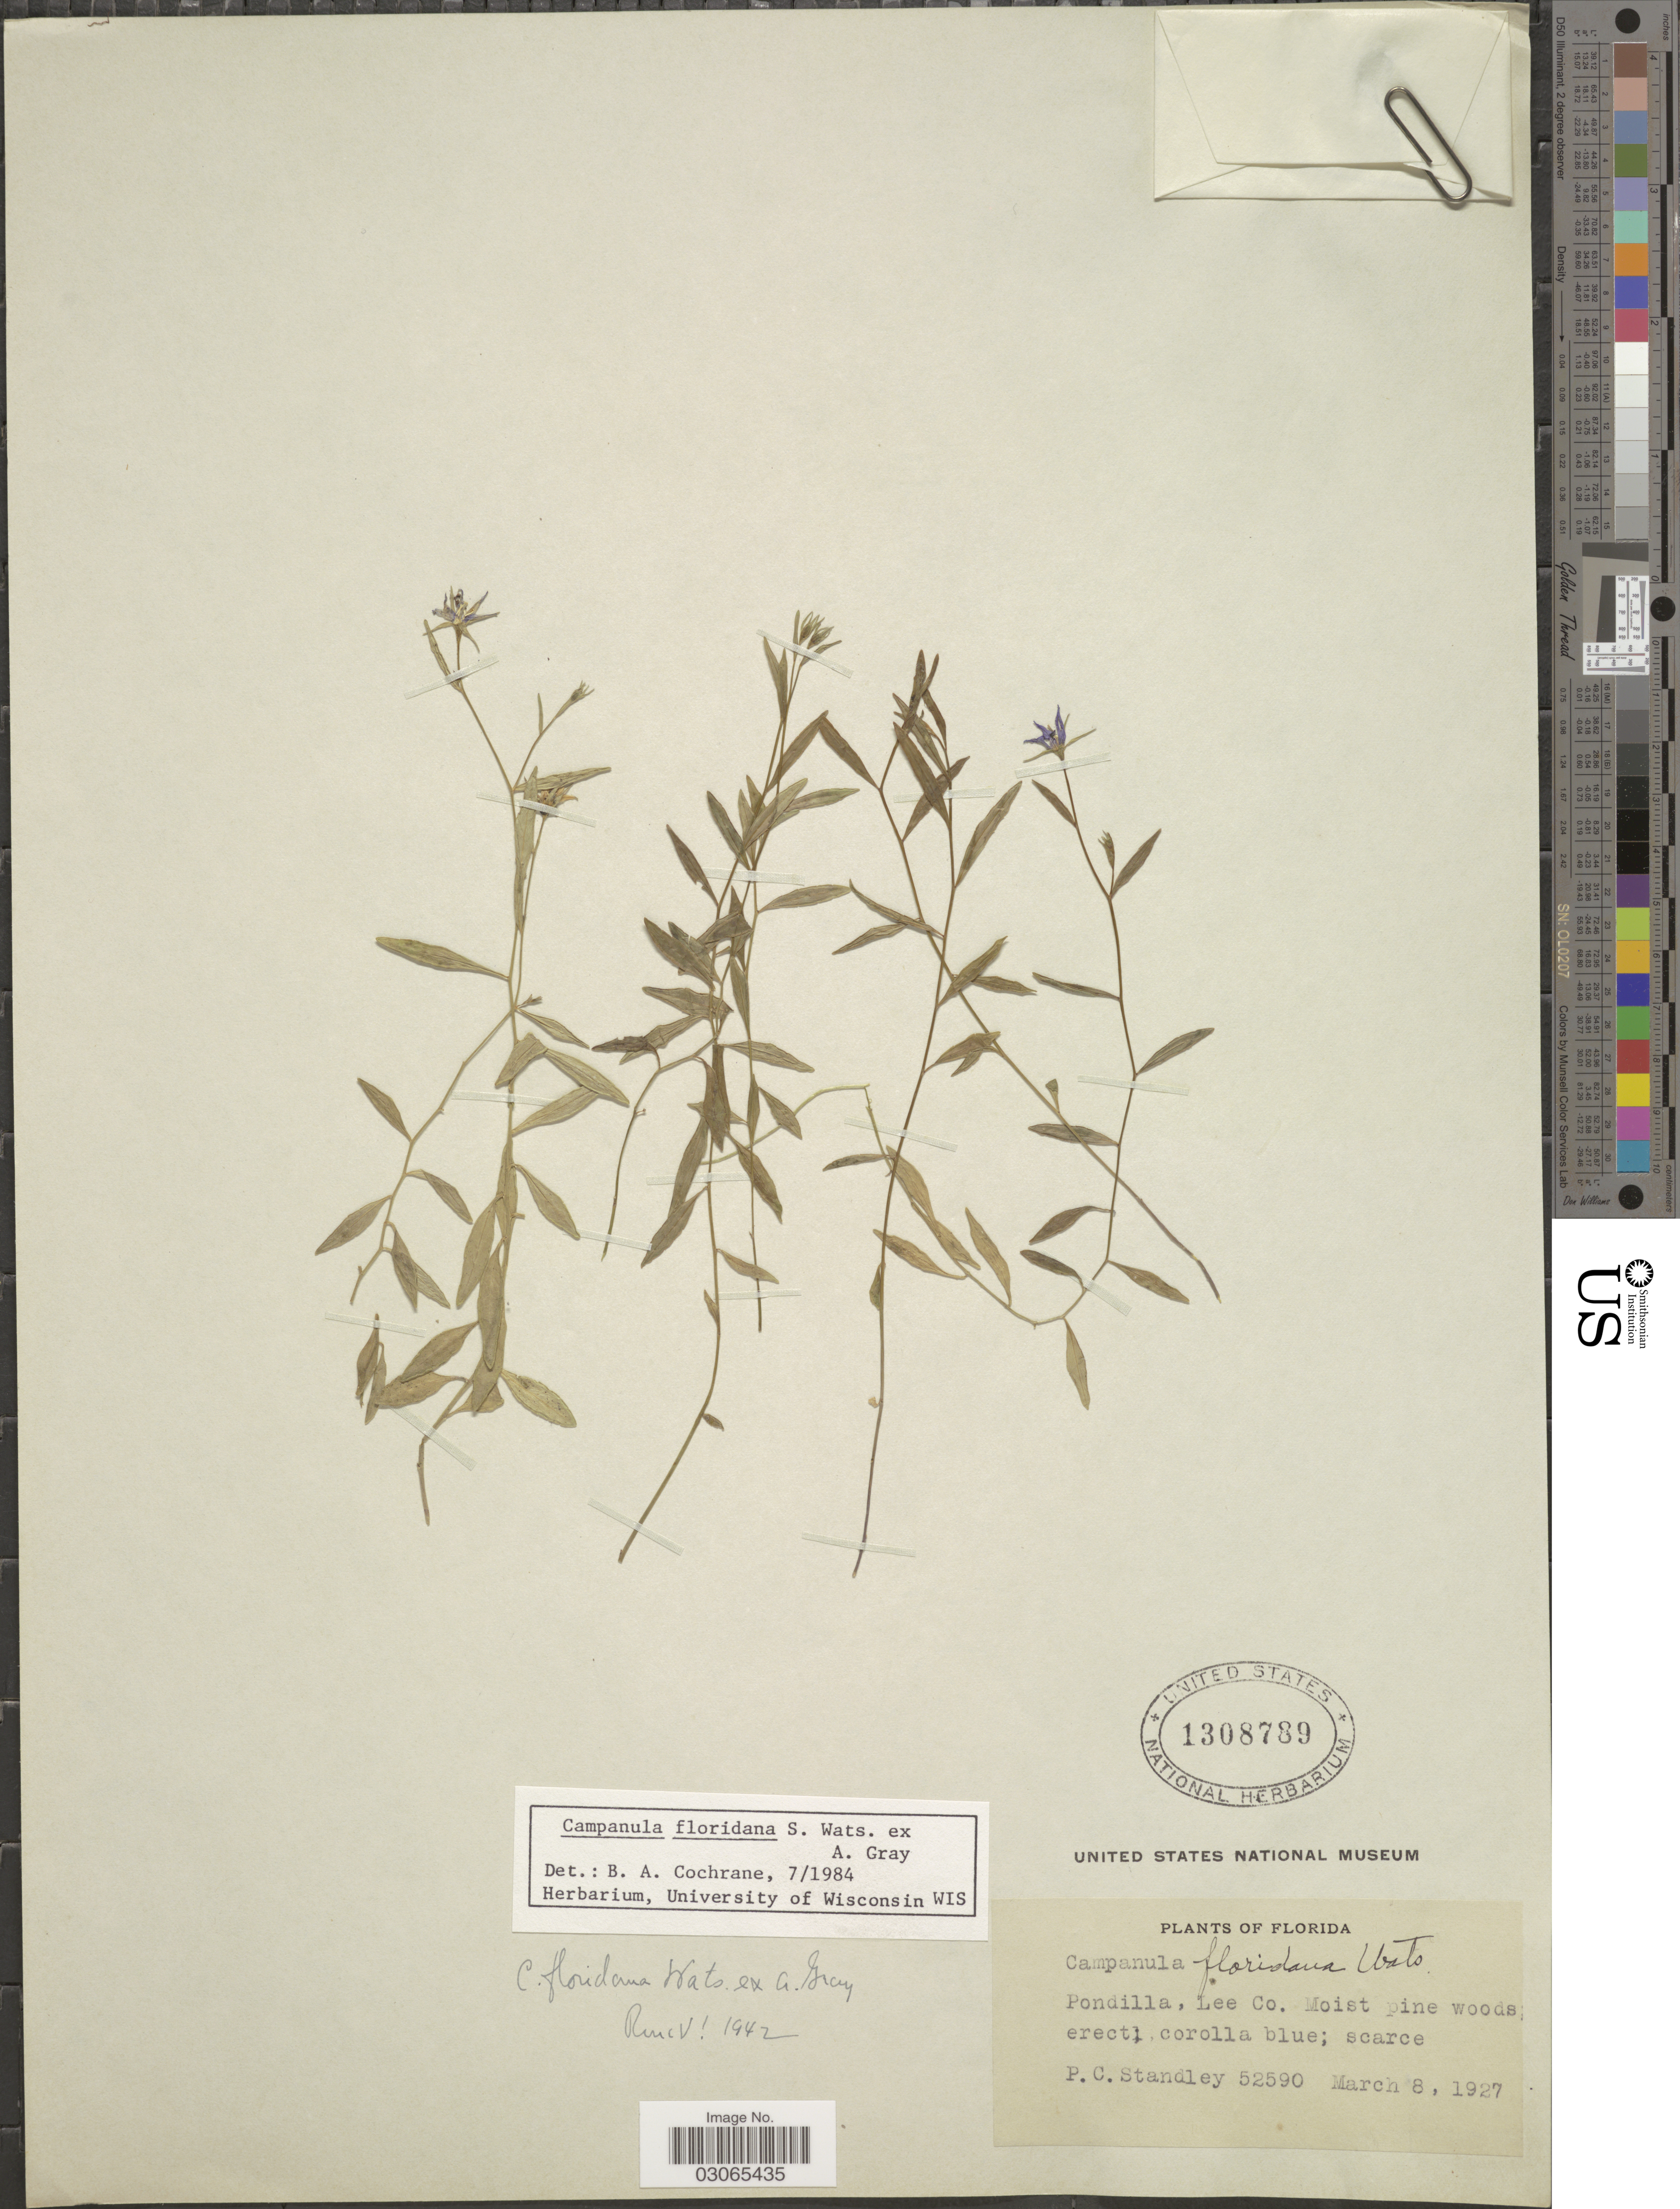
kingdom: Plantae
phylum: Tracheophyta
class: Magnoliopsida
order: Asterales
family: Campanulaceae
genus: Campanula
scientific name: Campanula floridana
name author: S. Watson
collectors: P. C. Standley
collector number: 52590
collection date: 1927-03-08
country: United States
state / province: Florida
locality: Pondilla, Lee Co.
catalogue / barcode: US 1308789